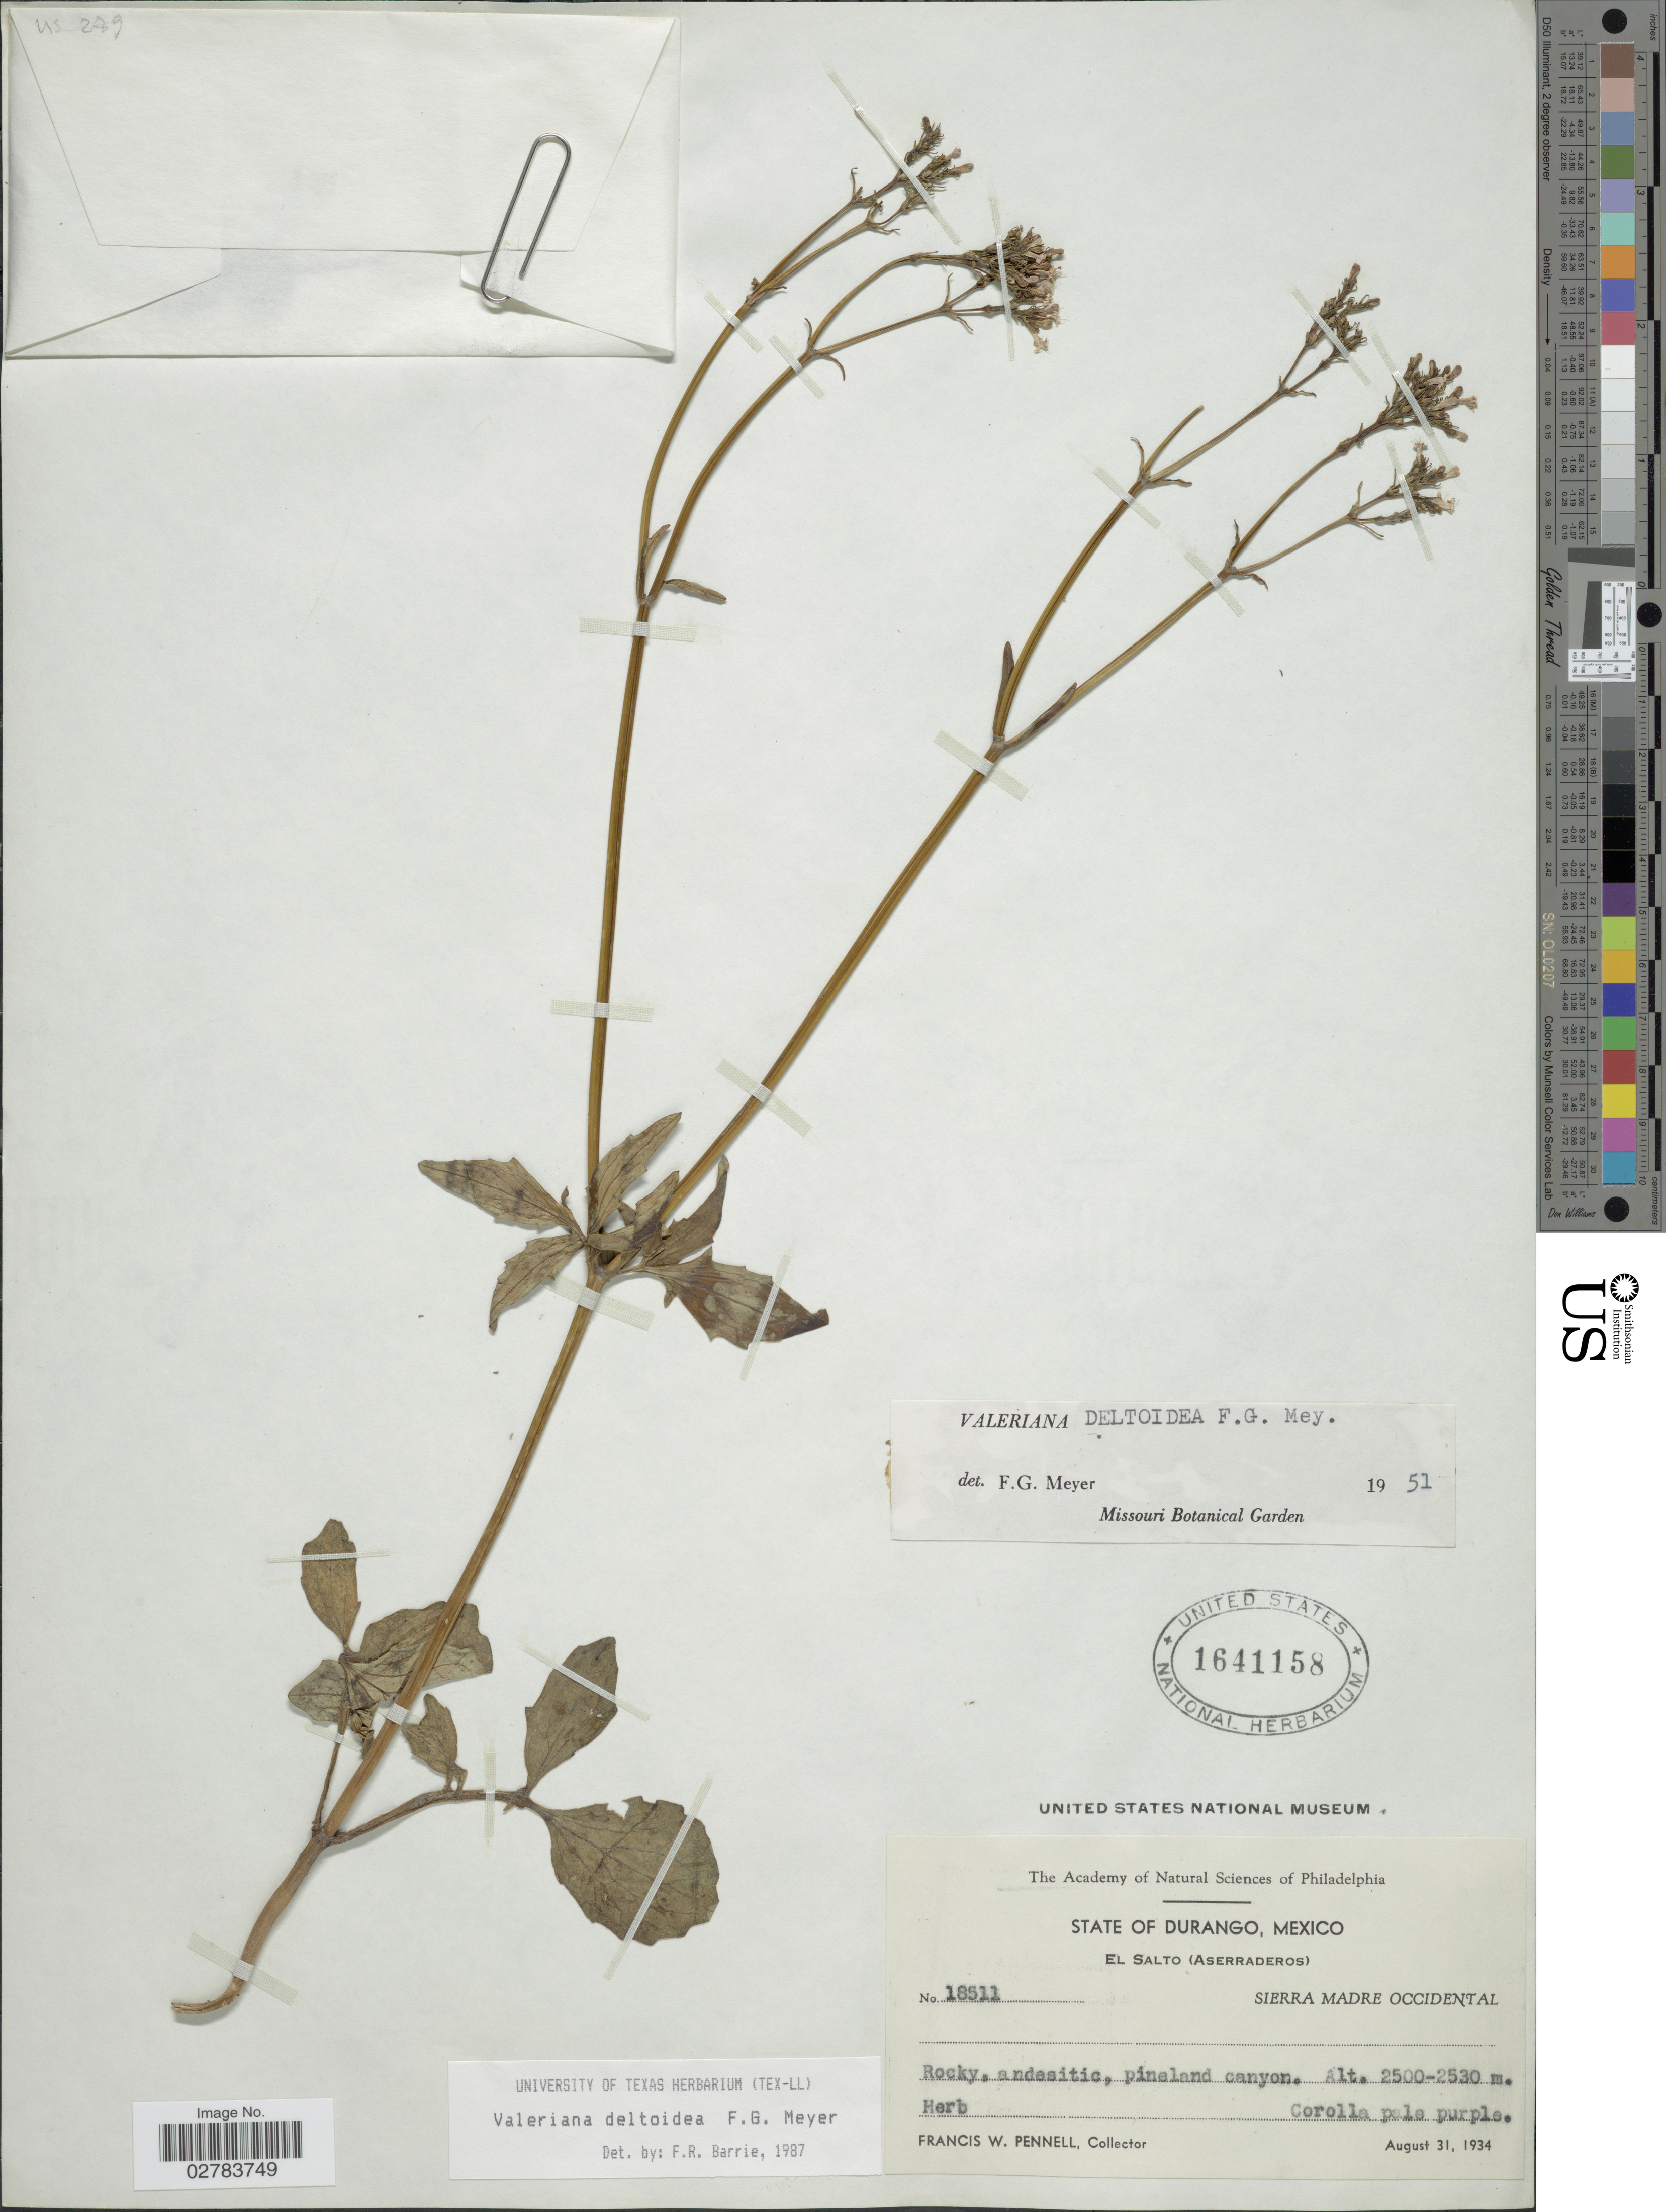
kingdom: Plantae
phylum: Tracheophyta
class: Magnoliopsida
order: Dipsacales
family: Caprifoliaceae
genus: Valeriana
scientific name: Valeriana deltoidea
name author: F.G. Mey.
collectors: F. W. Pennell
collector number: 18511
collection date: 1934-08-31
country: Mexico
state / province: Durango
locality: El Salto (Aserraderos). Sierra Madre Occidental.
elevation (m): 2500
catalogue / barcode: US 1641158